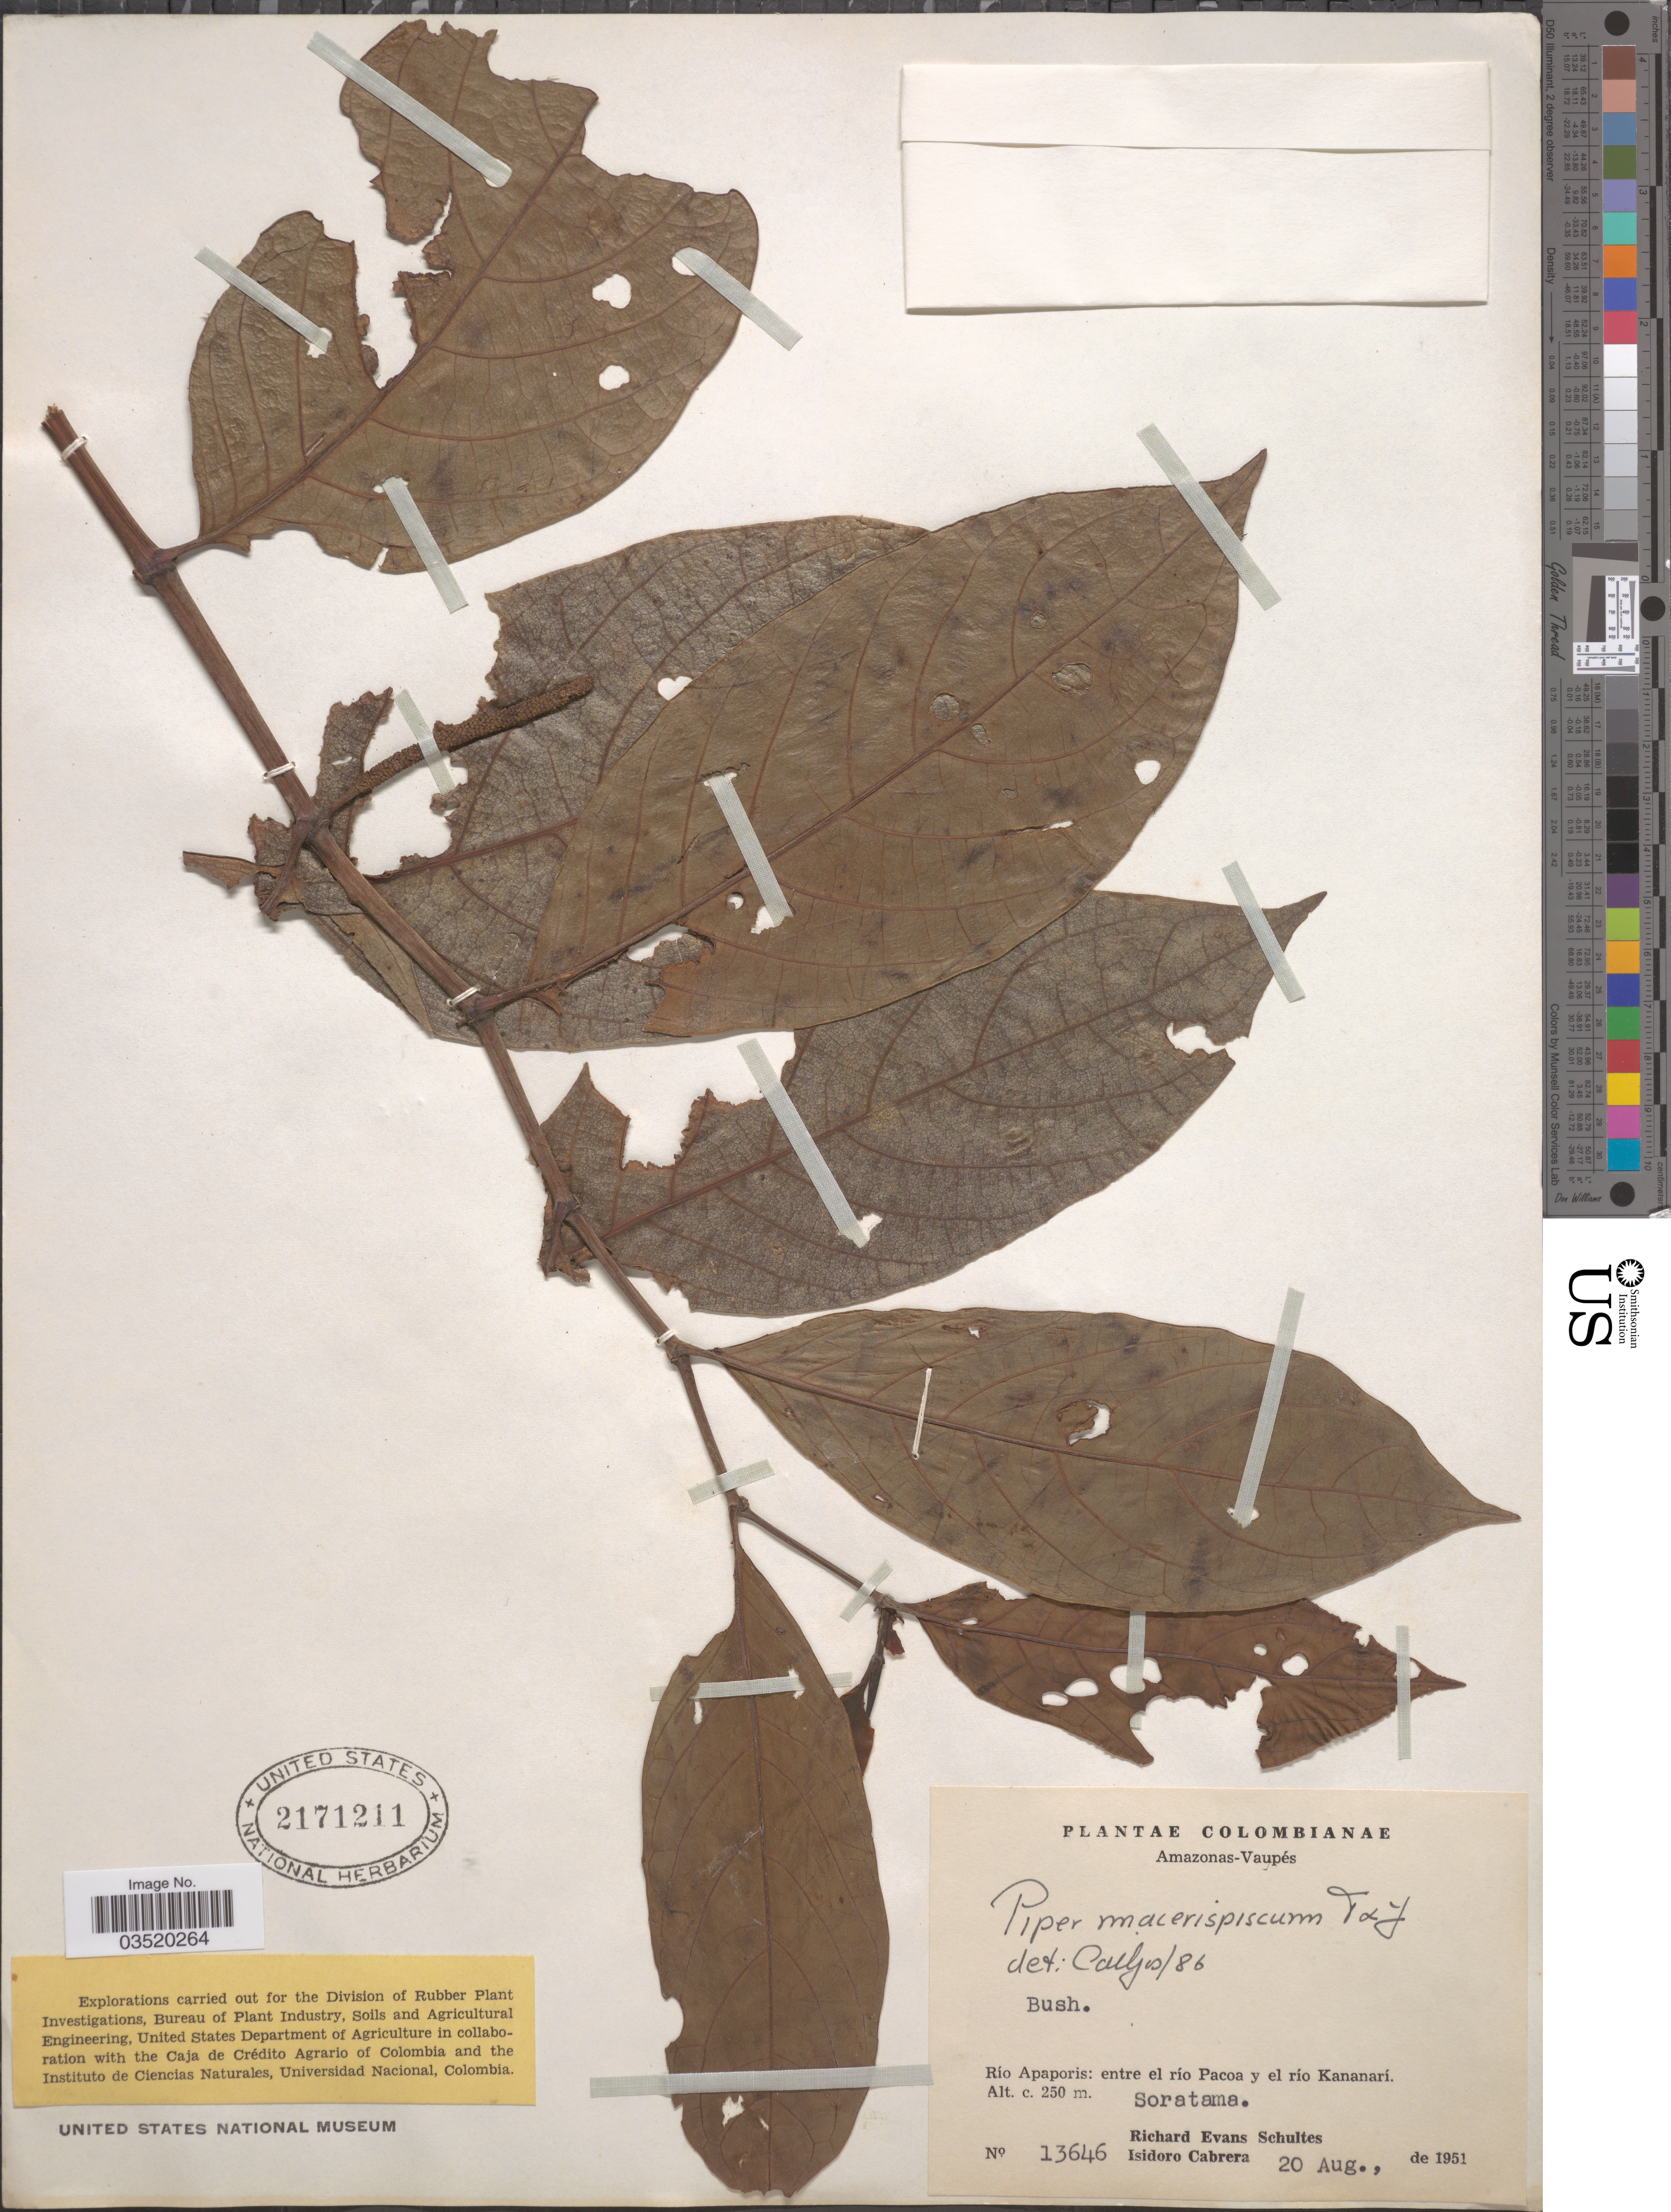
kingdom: Plantae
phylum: Tracheophyta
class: Magnoliopsida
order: Piperales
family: Piperaceae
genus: Piper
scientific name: Piper macerispicum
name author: Trel. & Yunck.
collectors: R. E. Schultes & I. Cabrera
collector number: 13646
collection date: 1951-08-20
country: Colombia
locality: Amazonas-Vaupés. Río Apaporis: entre el río Pacoa y el río Kananarí. Soratama.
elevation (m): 250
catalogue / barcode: US 2171211